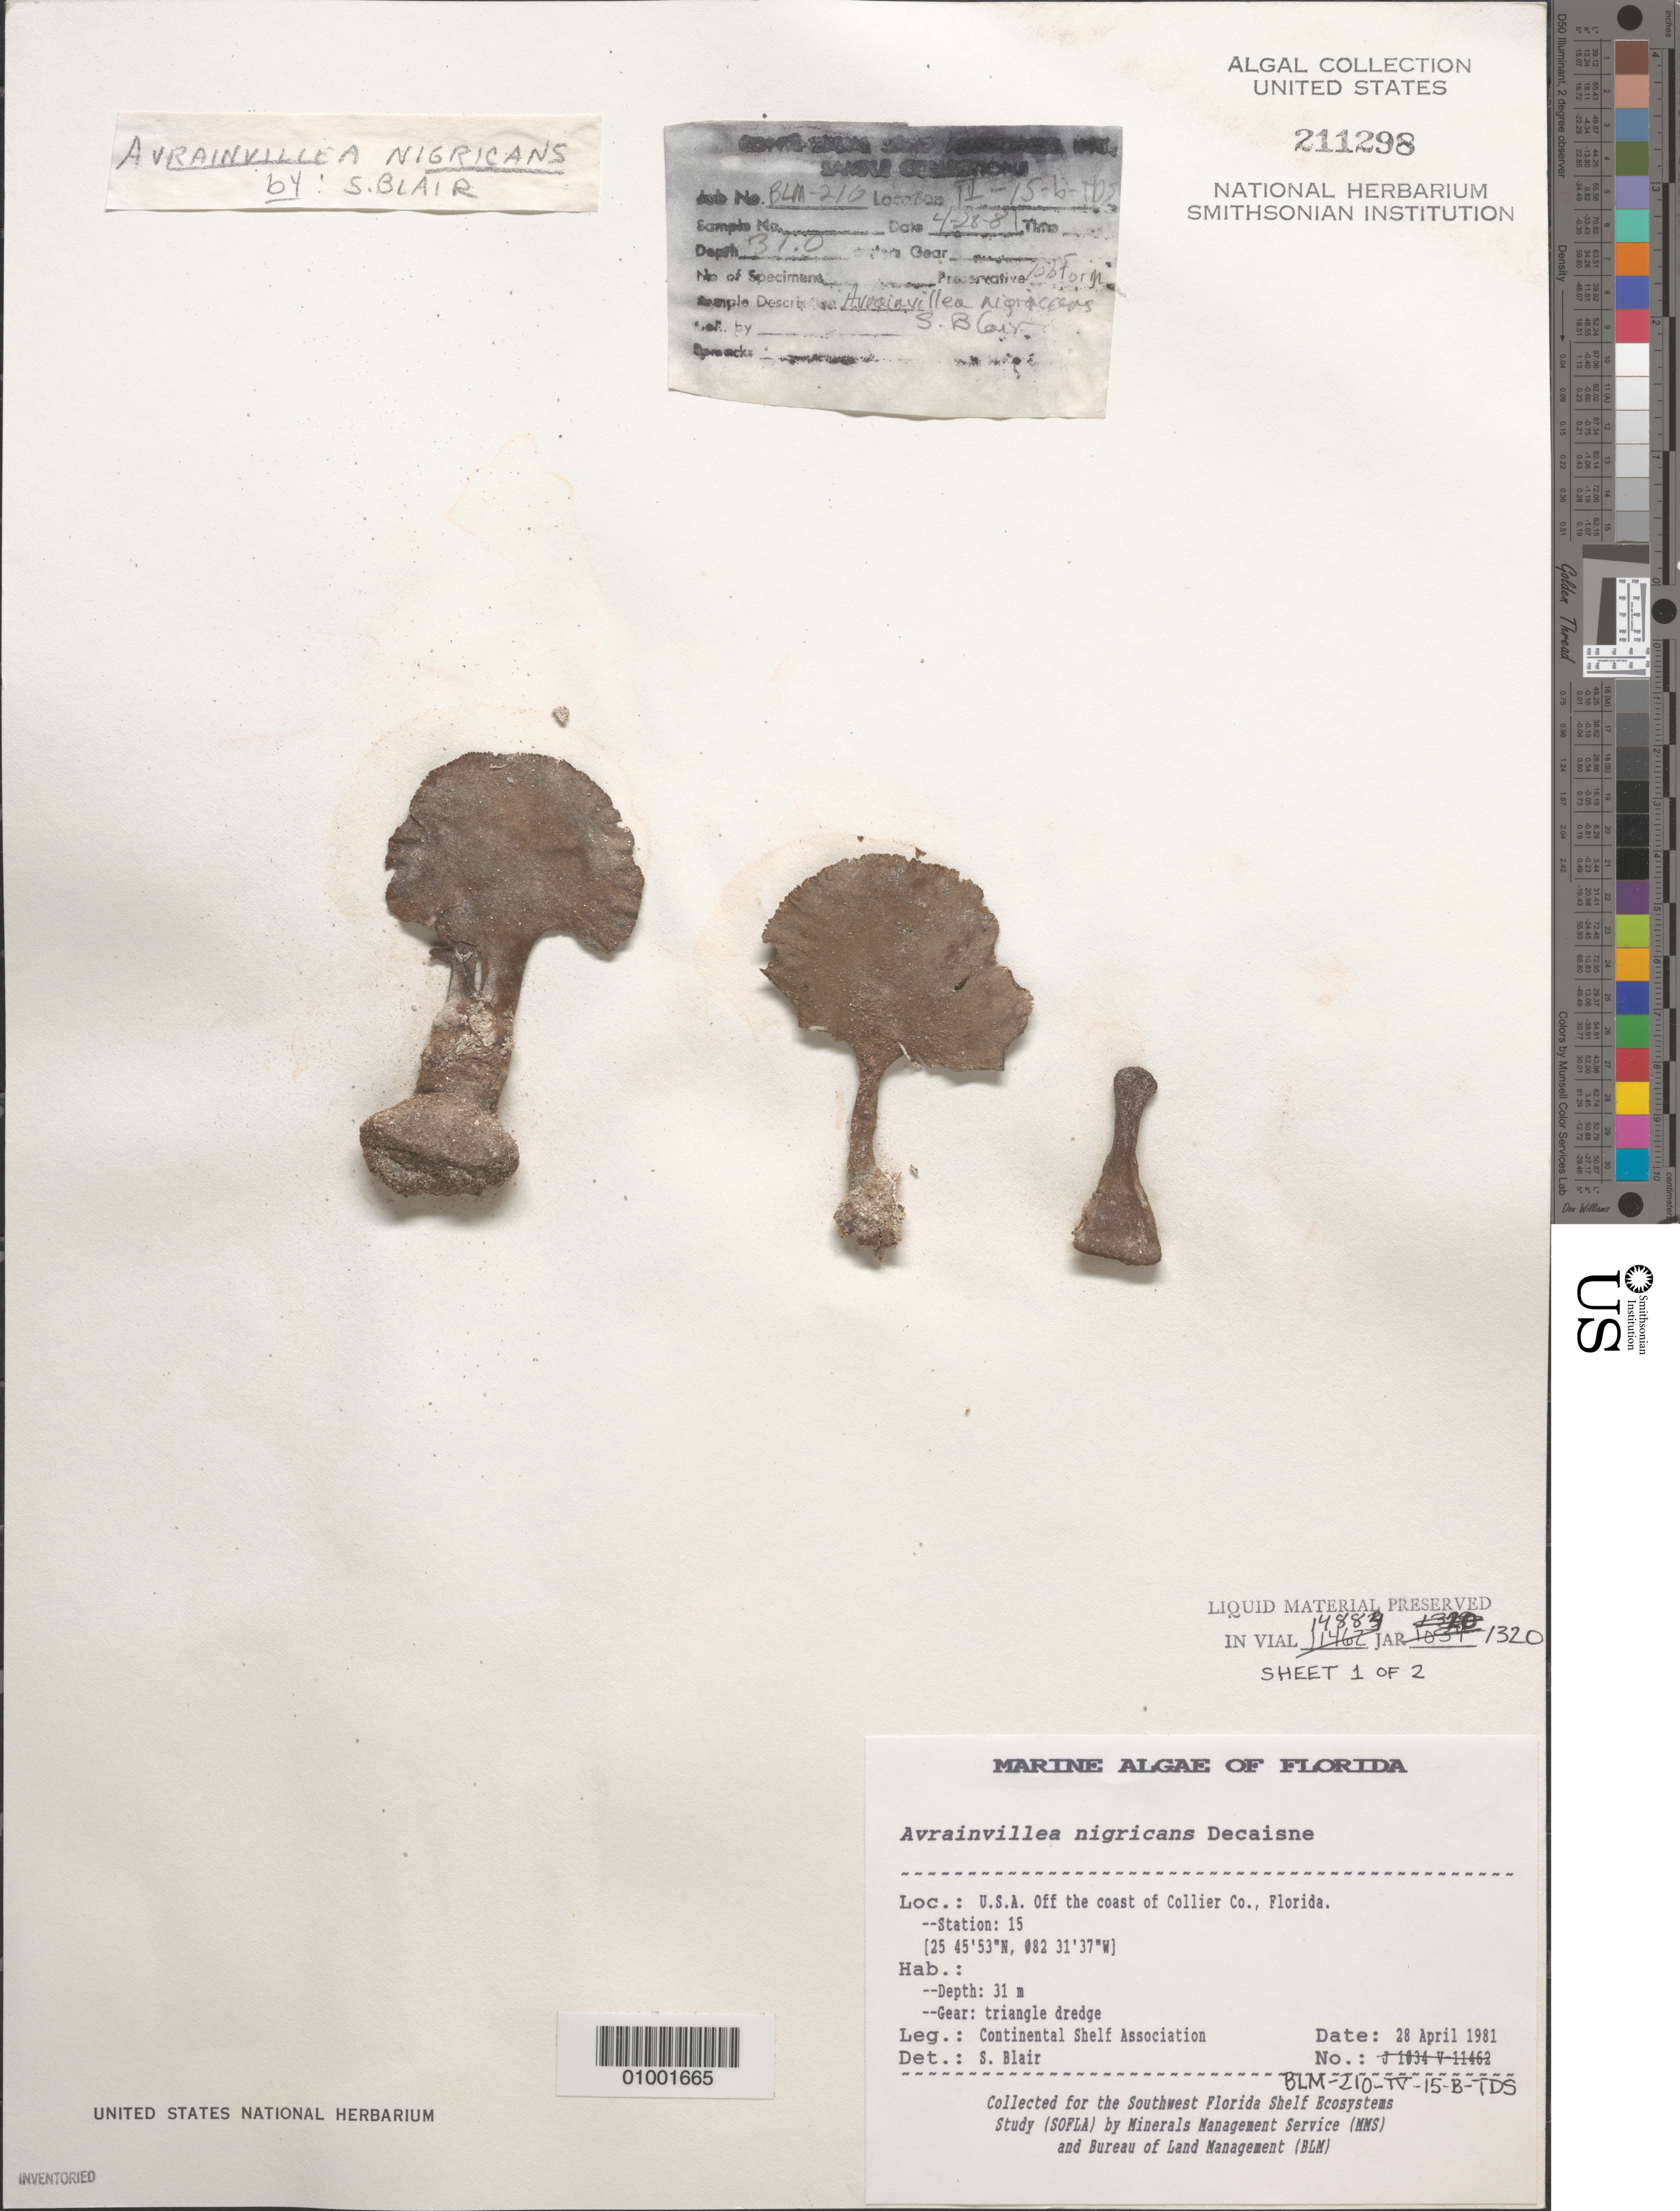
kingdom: Plantae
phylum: Chlorophyta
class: Ulvophyceae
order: Bryopsidales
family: Dichotomosiphonaceae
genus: Avrainvillea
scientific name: Avrainvillea nigricans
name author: Decne.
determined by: Blair, S. M.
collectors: Continental Shelf Associates Inc.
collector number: BLM-210-IV-15-B-TDS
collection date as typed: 28 Apr 1981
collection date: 1981-04-28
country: United States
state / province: Florida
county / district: Collier County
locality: Off the coast of Collier County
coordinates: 25 45'53"N, 82 31'37"W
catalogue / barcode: US 211298